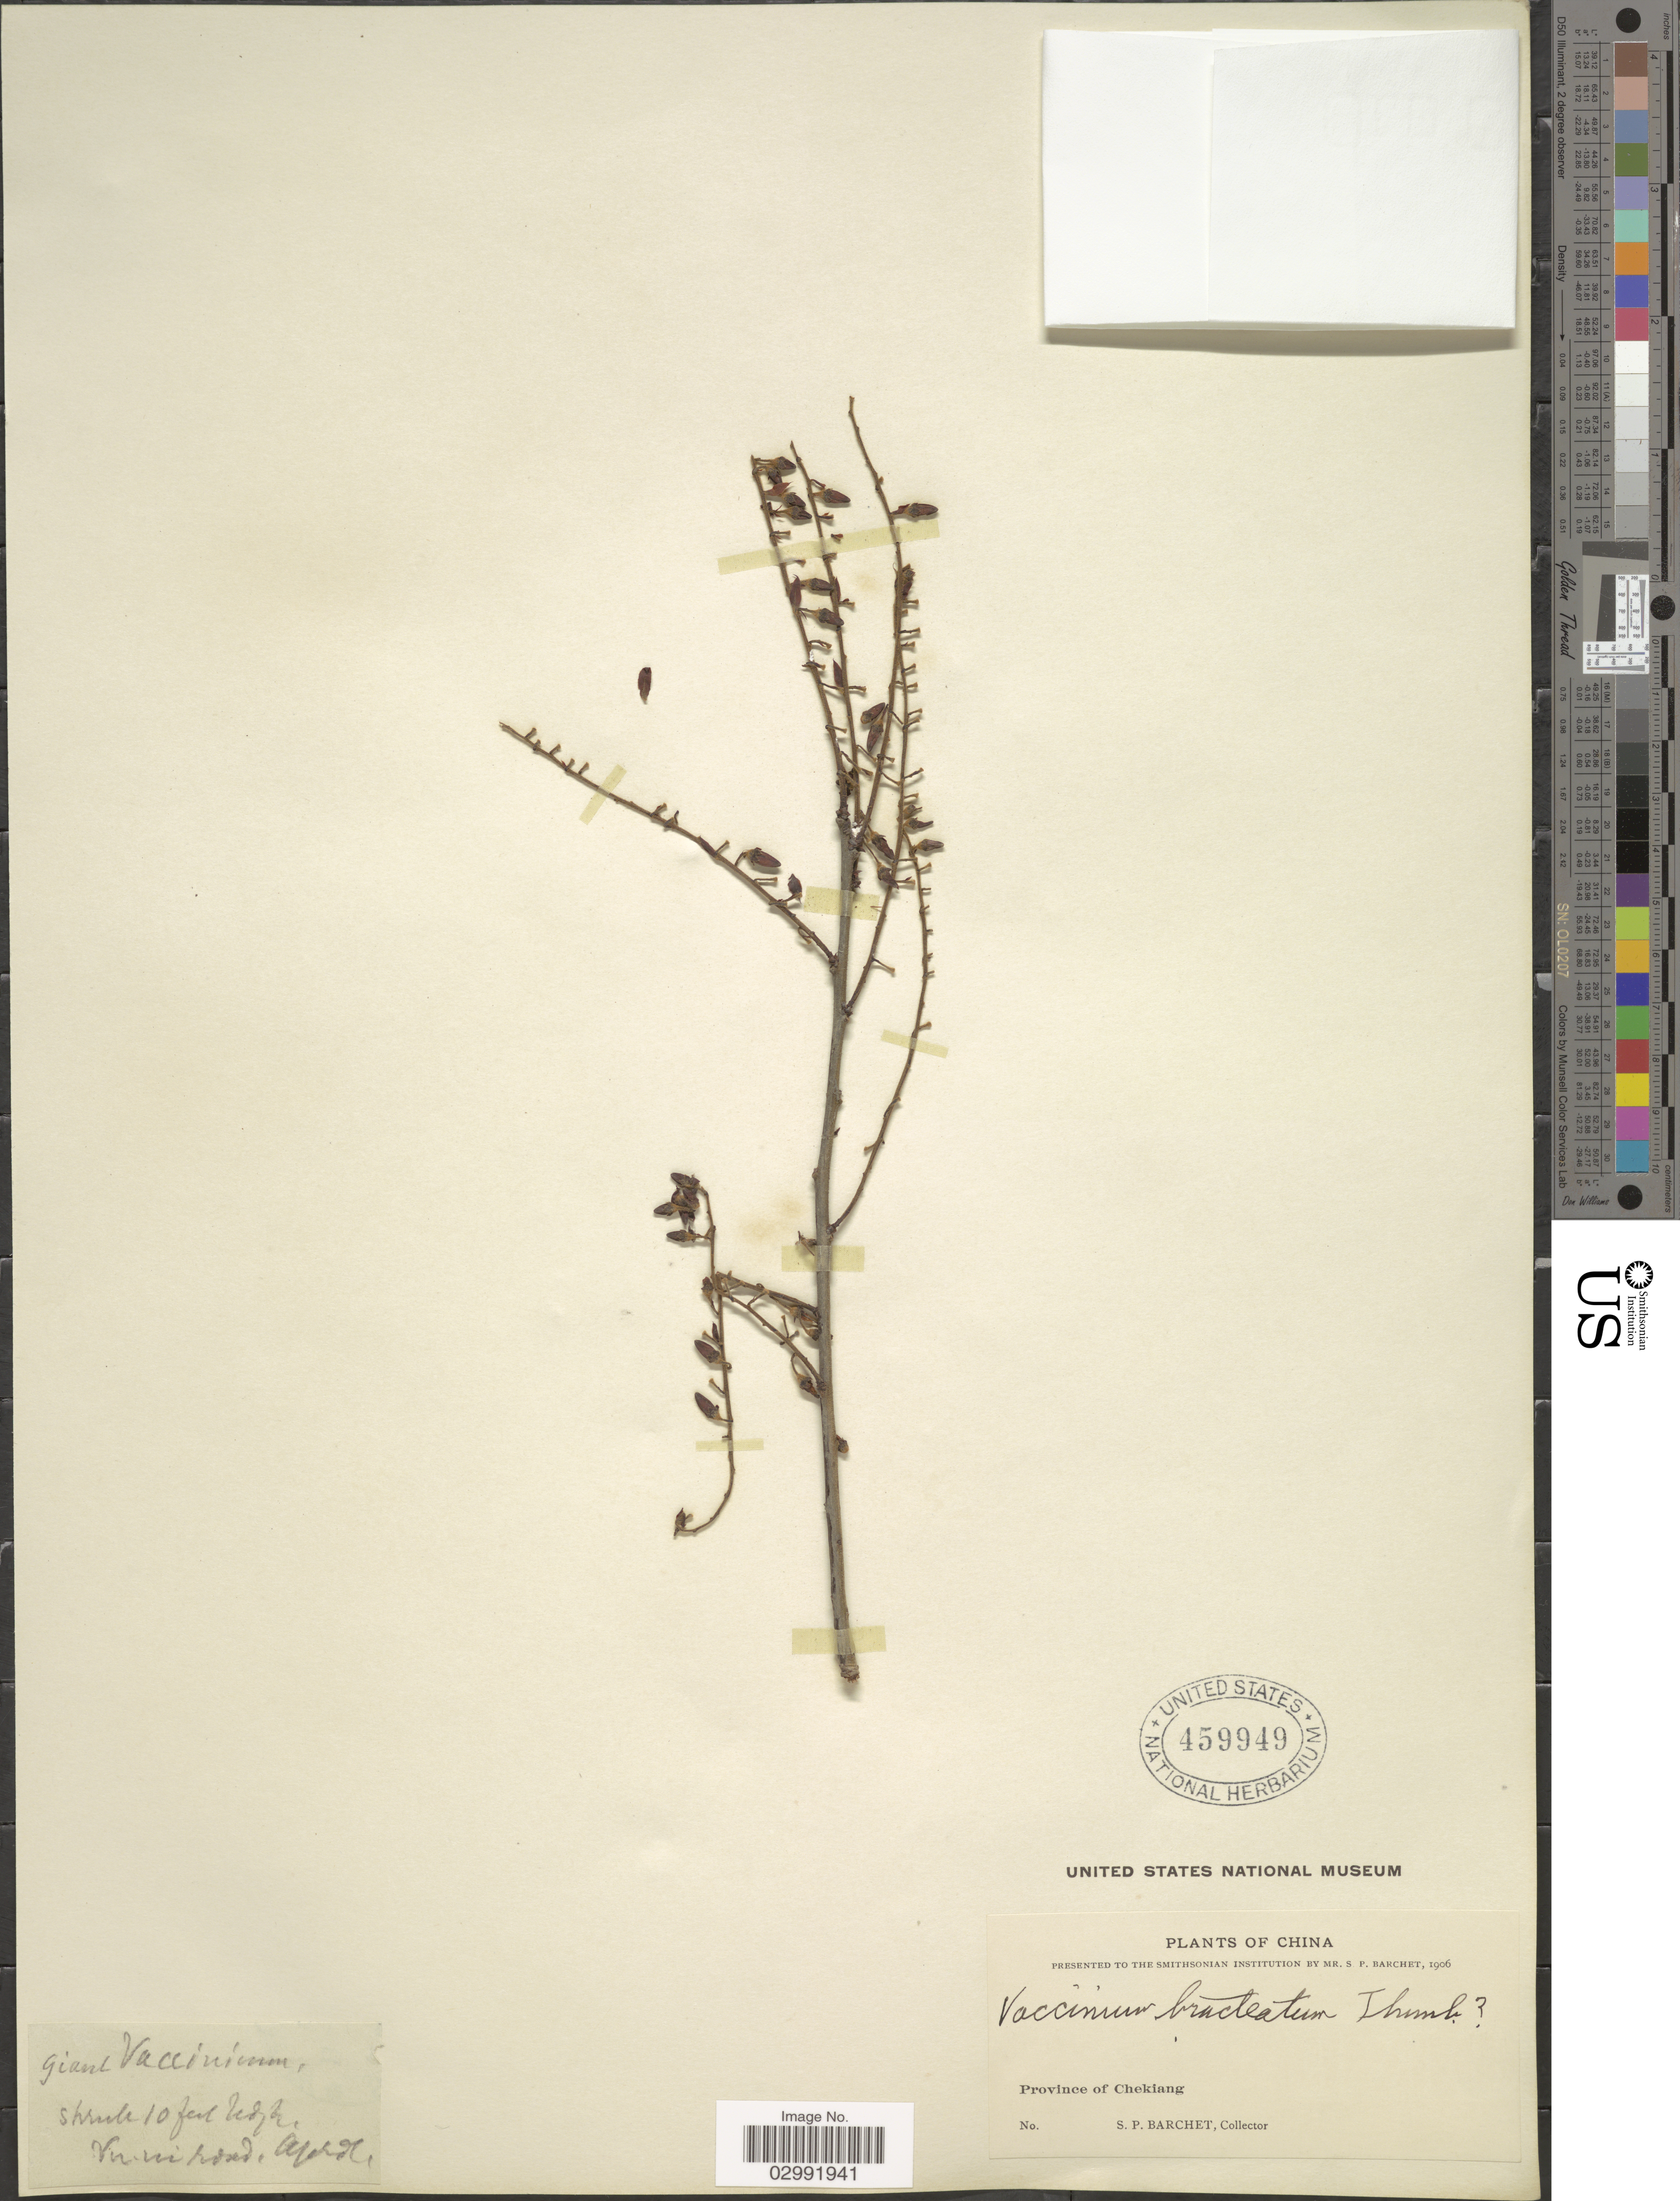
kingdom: Plantae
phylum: Tracheophyta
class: Magnoliopsida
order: Ericales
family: Ericaceae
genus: Vaccinium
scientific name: Vaccinium bracteatum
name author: Thunb.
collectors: S. P. Barchet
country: China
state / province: Zhejiang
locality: Province of Chekiang.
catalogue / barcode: US 459949